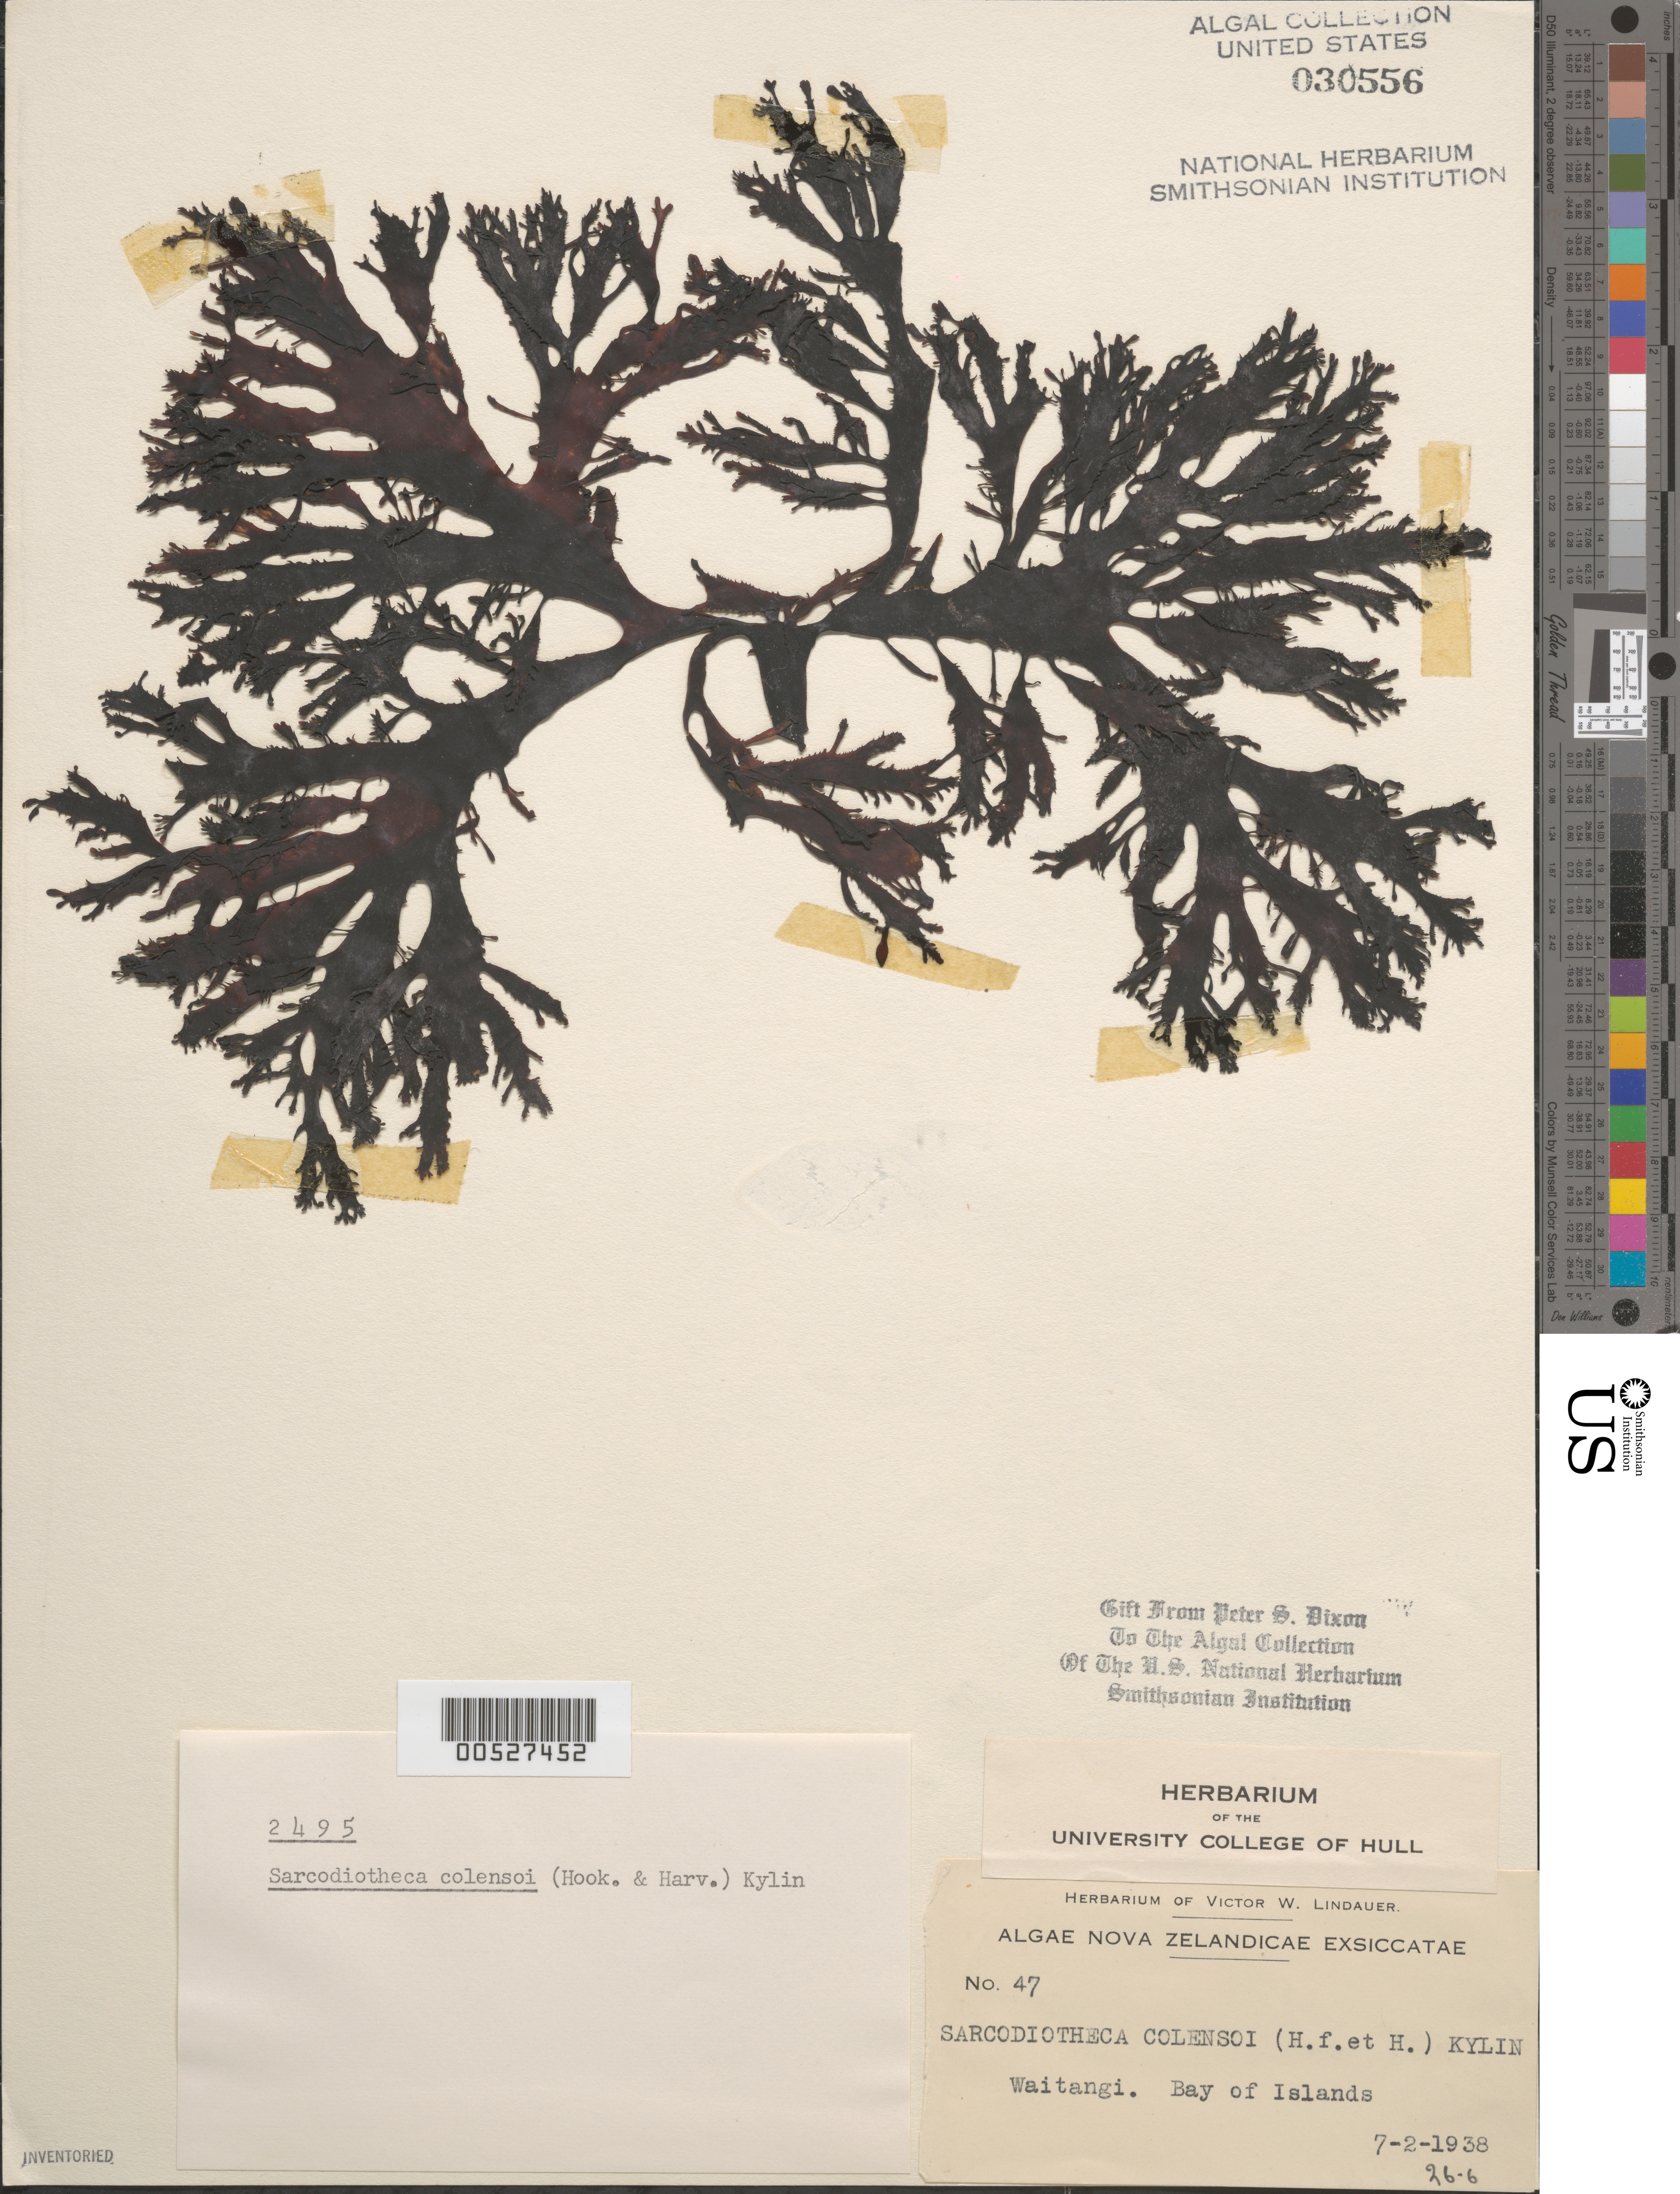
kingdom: Plantae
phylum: Rhodophyta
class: Florideophyceae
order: Gigartinales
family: Solieriaceae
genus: Placentophora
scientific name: Placentophora colensoi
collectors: V. Lindauer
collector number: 47 & PSD 2495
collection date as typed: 07 Feb 1938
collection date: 1938-02-07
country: New Zealand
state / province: Northland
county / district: Far North District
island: North Island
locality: Waitangi, Bay of Islands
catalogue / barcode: US 30556